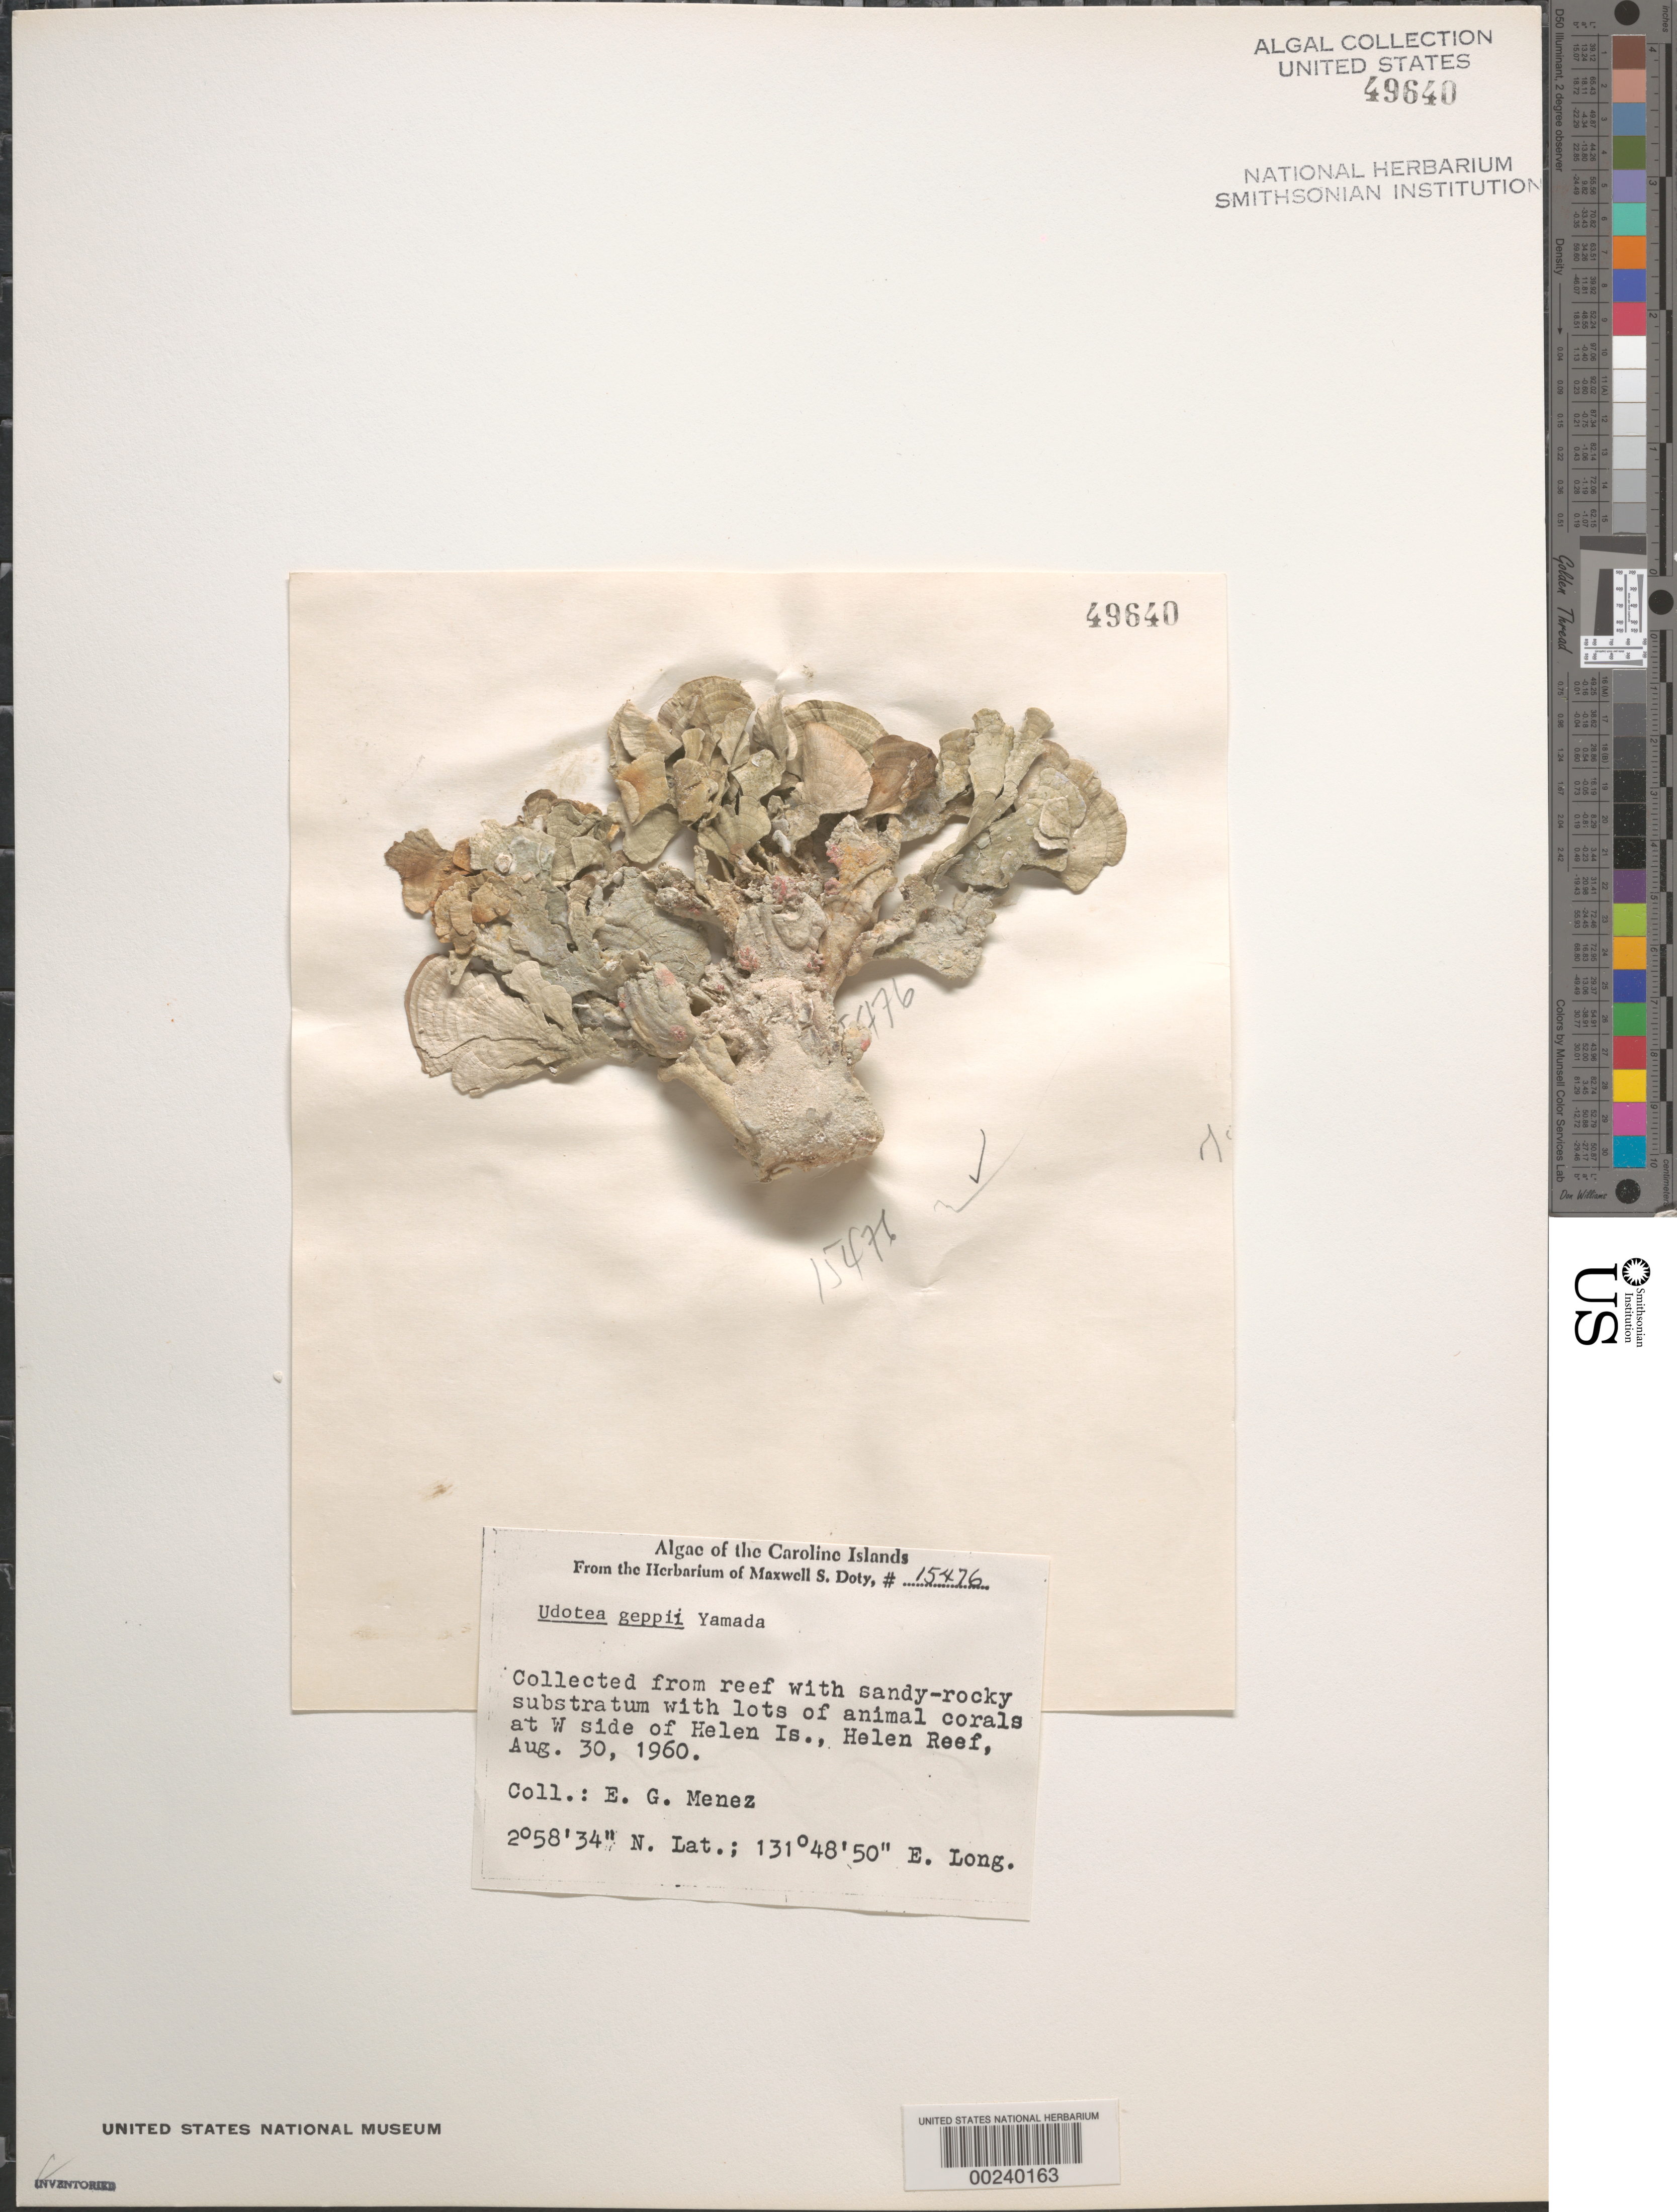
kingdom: Plantae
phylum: Chlorophyta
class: Ulvophyceae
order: Bryopsidales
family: Udoteaceae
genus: Udotea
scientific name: Udotea geppii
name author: A. Gepp & E. Gepp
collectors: Meñez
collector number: MSD 15476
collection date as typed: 30 Aug 1960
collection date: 1960-08-30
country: Palau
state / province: Belau Outliers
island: Helen Atoll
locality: Helen Reef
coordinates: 2 58' 34" N, 131 48' 50" E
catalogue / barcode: US 49640